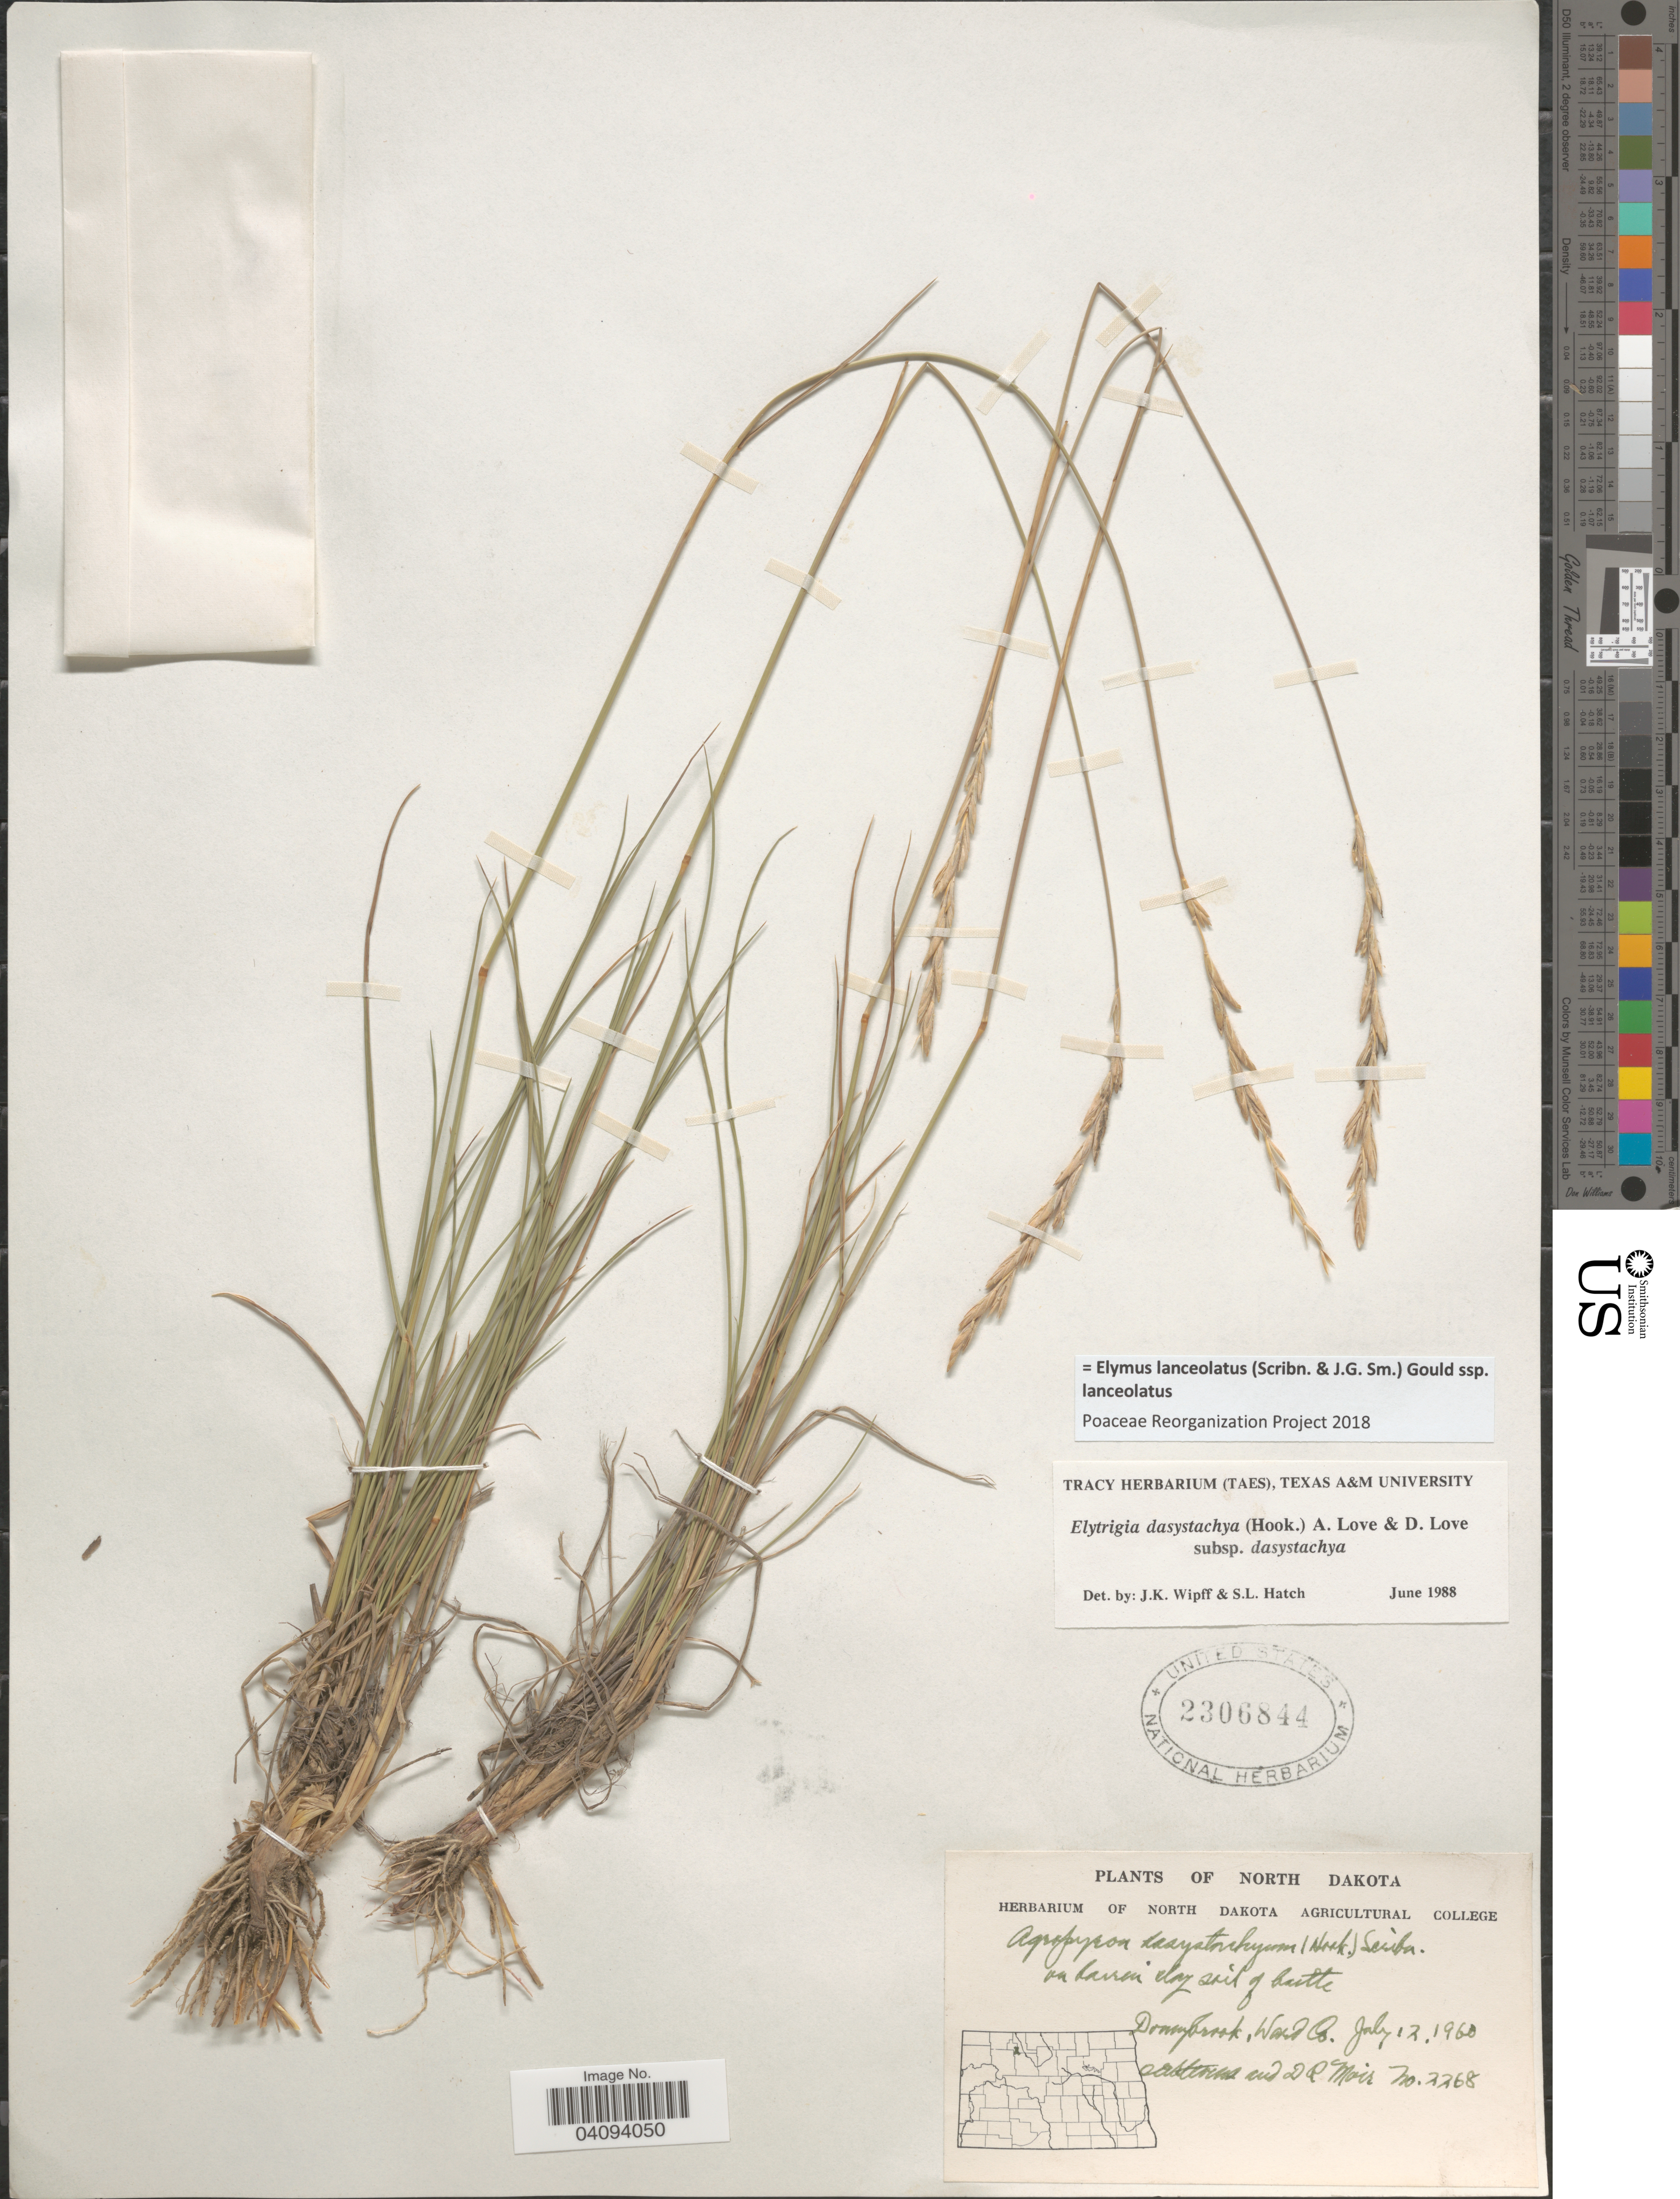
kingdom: Plantae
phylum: Tracheophyta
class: Liliopsida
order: Poales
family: Poaceae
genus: Elymus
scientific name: Elymus lanceolatus subsp. lanceolatus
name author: (Scribn. & J.G. Sm.) Gould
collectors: O. A. Stevens & D. Moir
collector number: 2268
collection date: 1960-07-12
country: United States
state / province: North Dakota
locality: Donnybrook, Ward Co.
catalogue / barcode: US 2306844